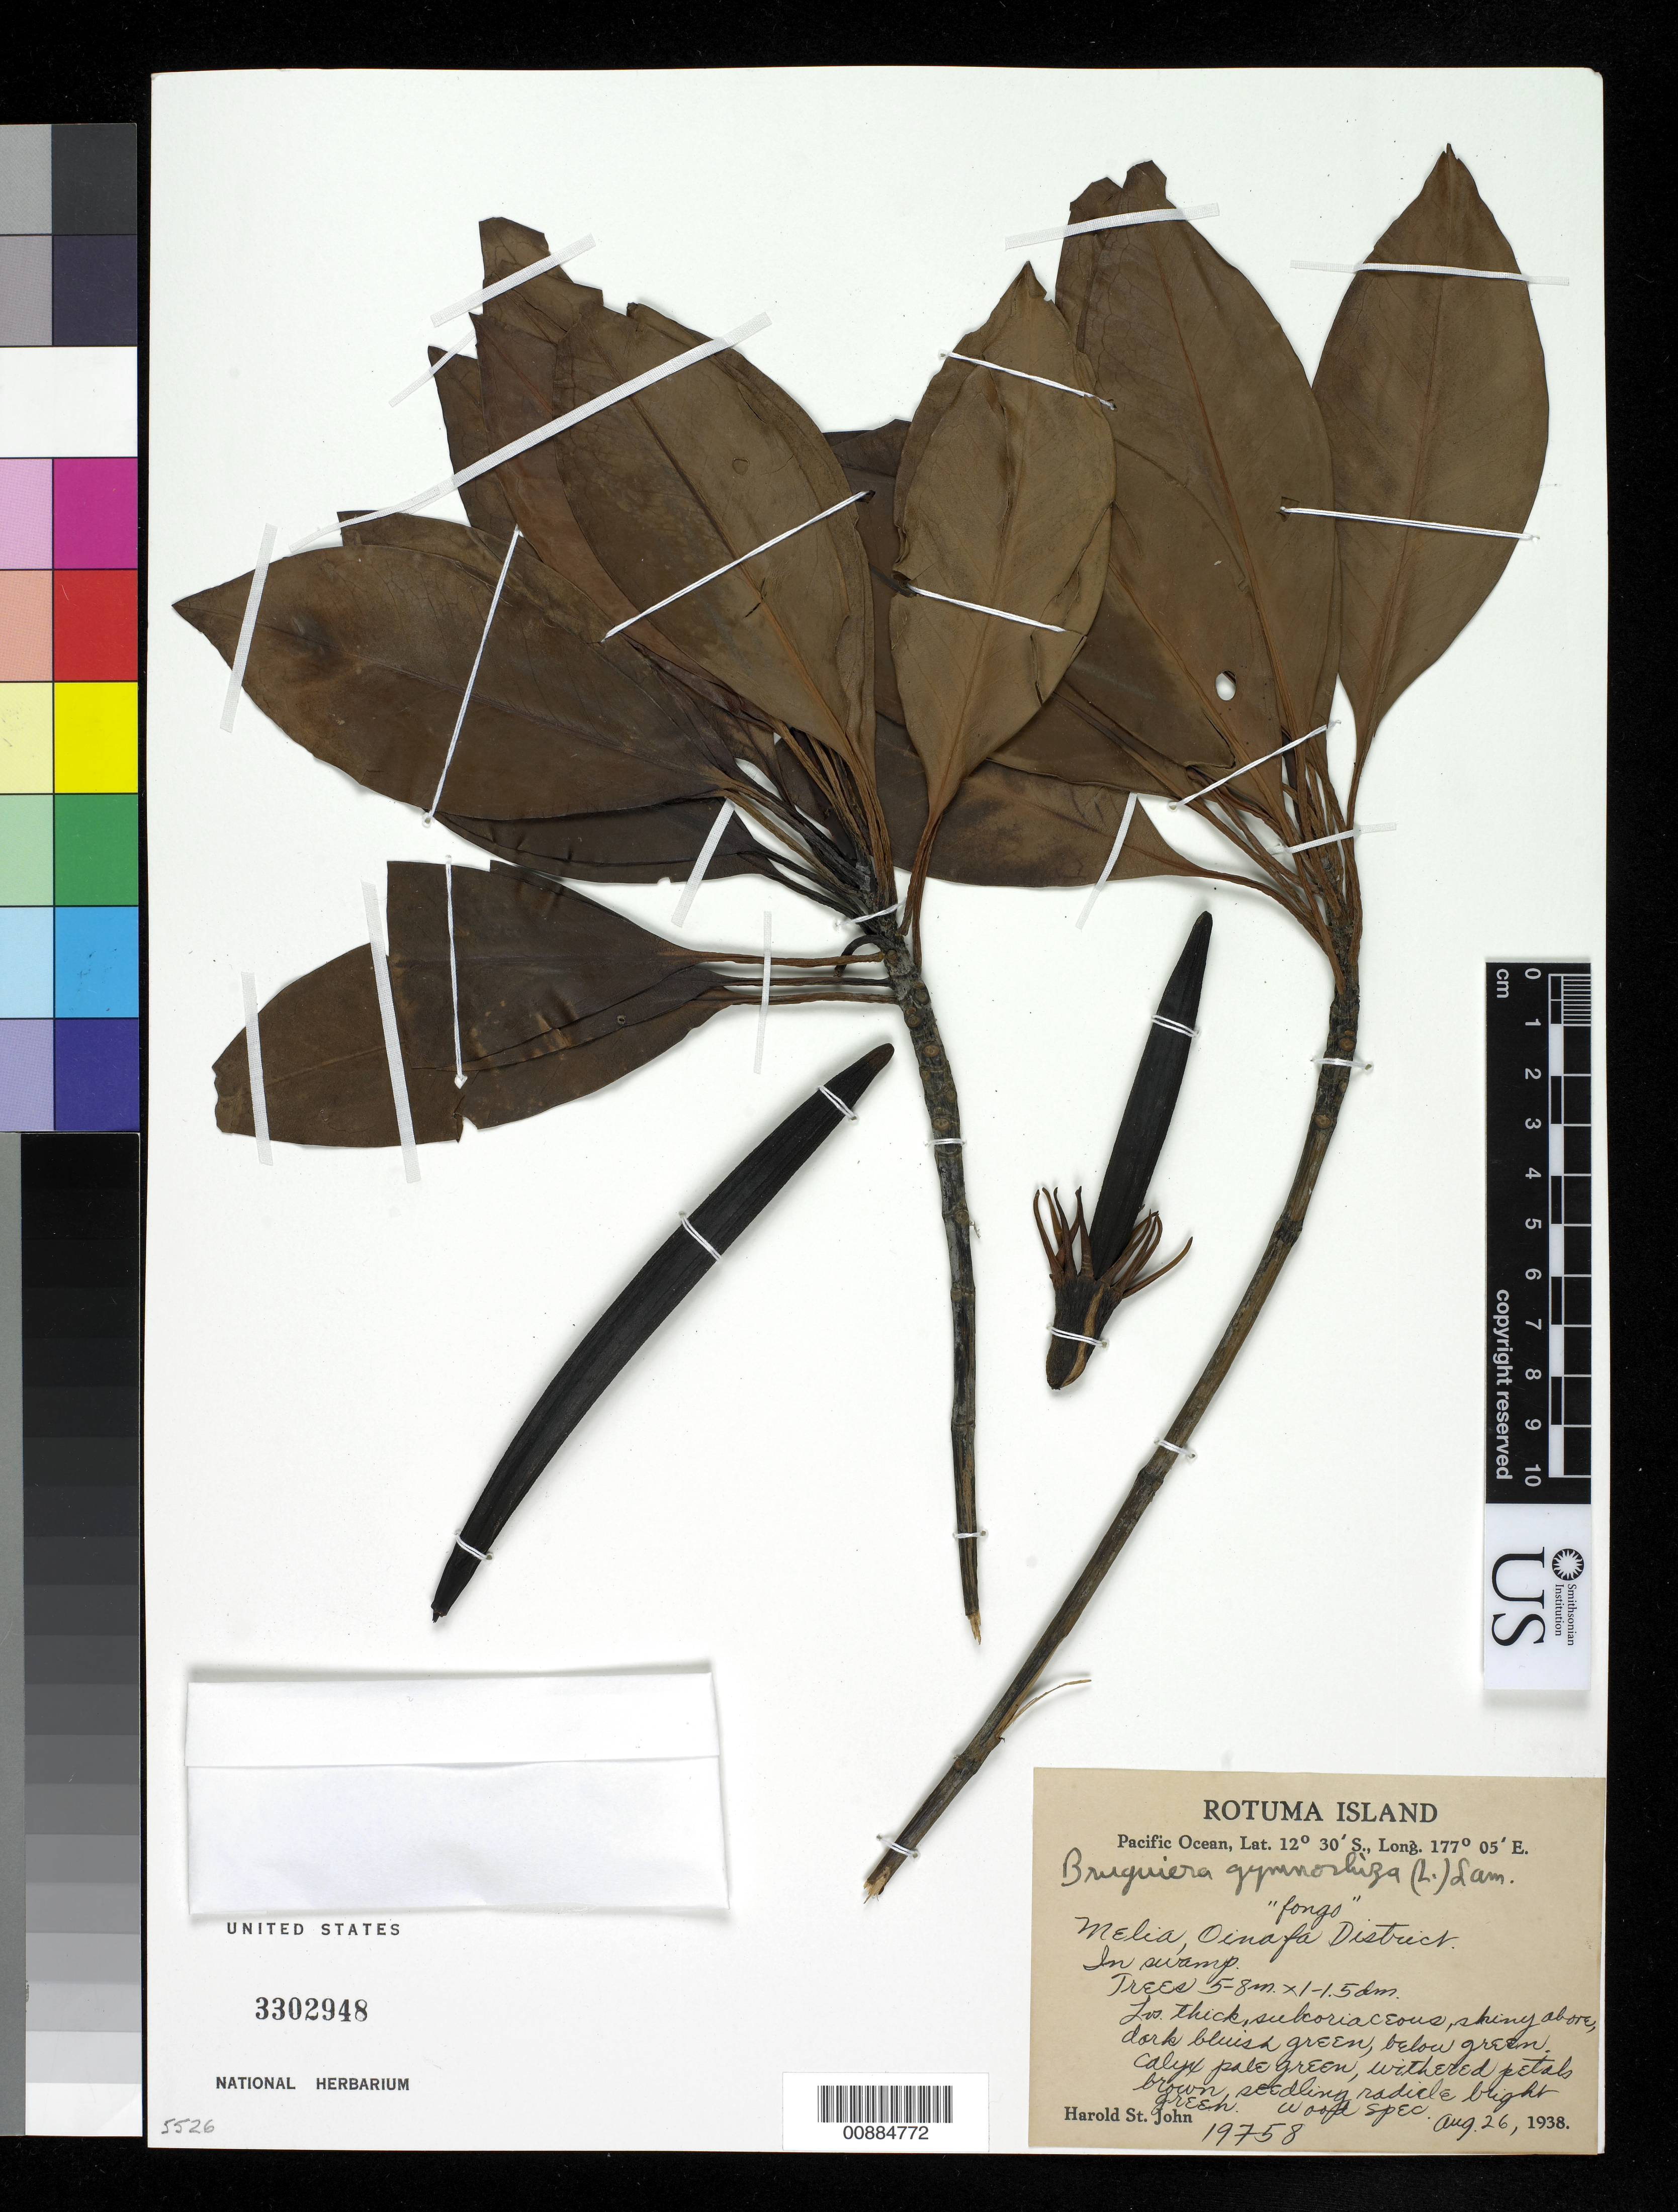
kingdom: Plantae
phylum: Tracheophyta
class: Magnoliopsida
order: Malpighiales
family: Rhizophoraceae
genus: Bruguiera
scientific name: Bruguiera gymnorhiza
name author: (L.) Savigny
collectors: H. St. John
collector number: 19758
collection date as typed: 26 Aug 1938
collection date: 1938-08-26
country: Fiji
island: Rotuma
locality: Melia, Oinafa District.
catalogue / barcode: US 3302948